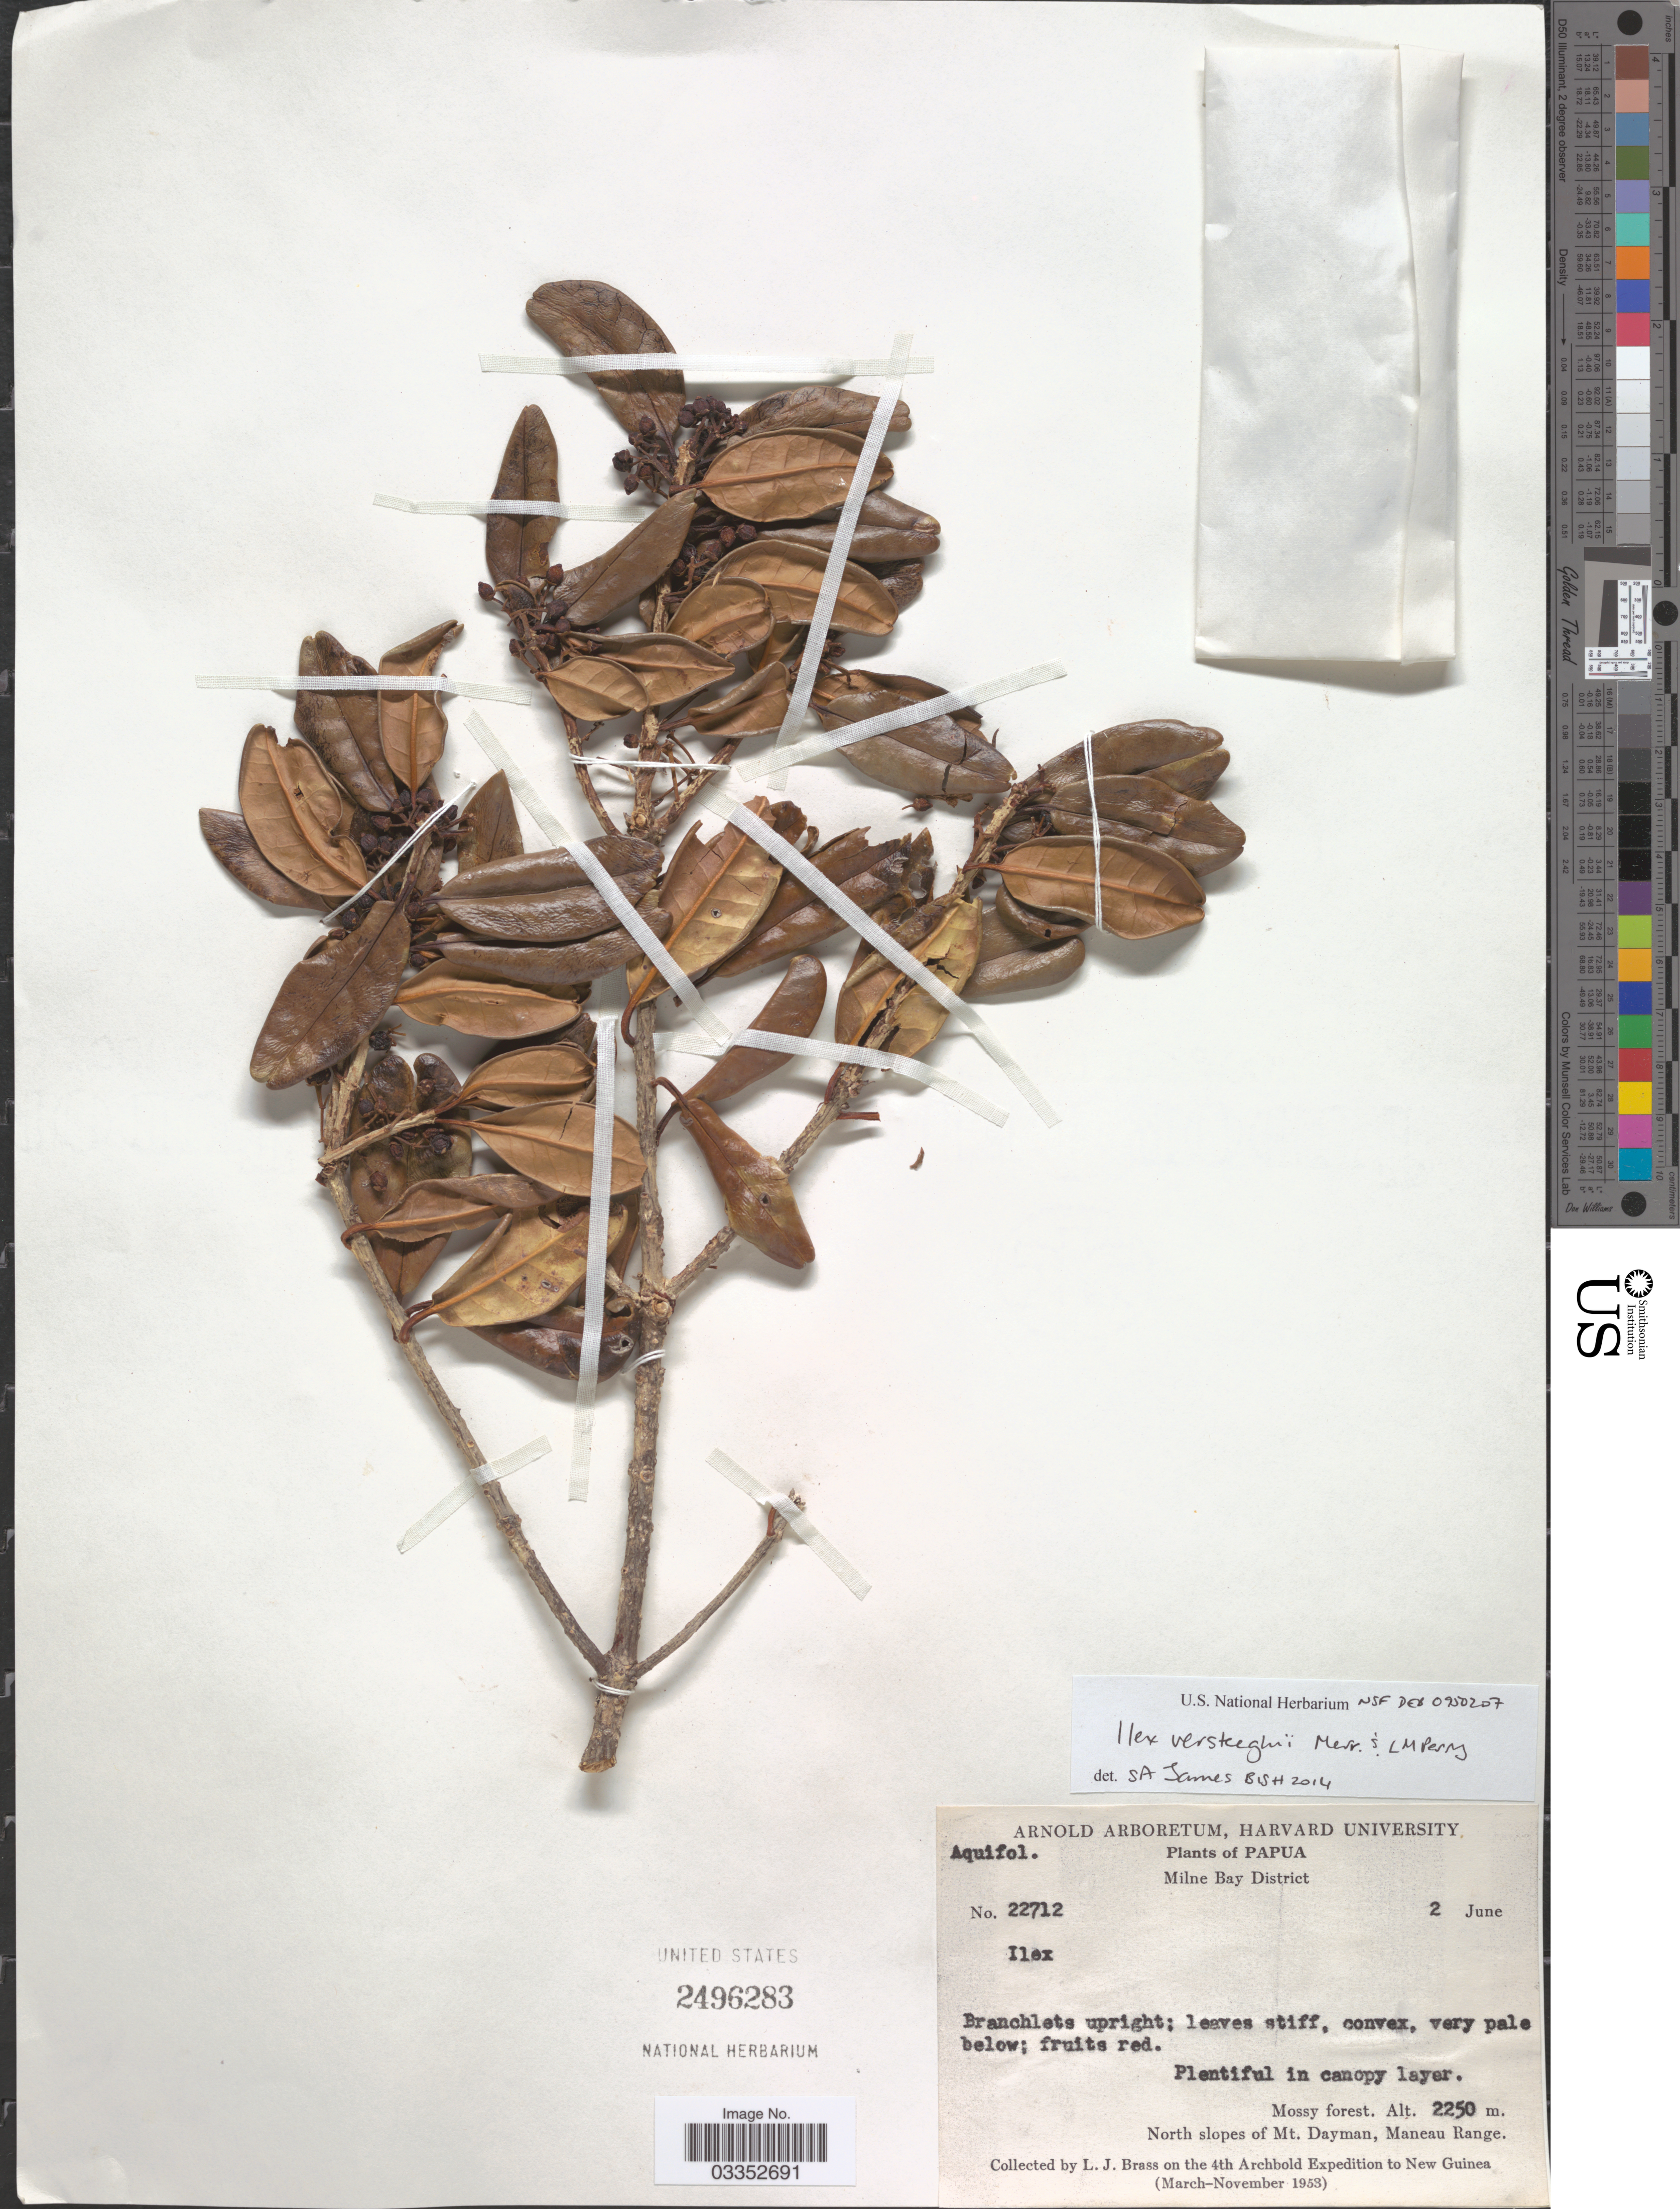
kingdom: Plantae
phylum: Tracheophyta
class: Magnoliopsida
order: Aquifoliales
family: Aquifoliaceae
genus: Ilex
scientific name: Ilex versteeghii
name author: Merr. & L.M. Perry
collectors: L. J. Brass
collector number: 22712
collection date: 1953-06-02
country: Papua New Guinea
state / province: Milne Bay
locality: Papua. Milne Bay District. Mossy forest. North slopes of Mt. Dayman, Maneau Range.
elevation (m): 2250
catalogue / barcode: US 2496283